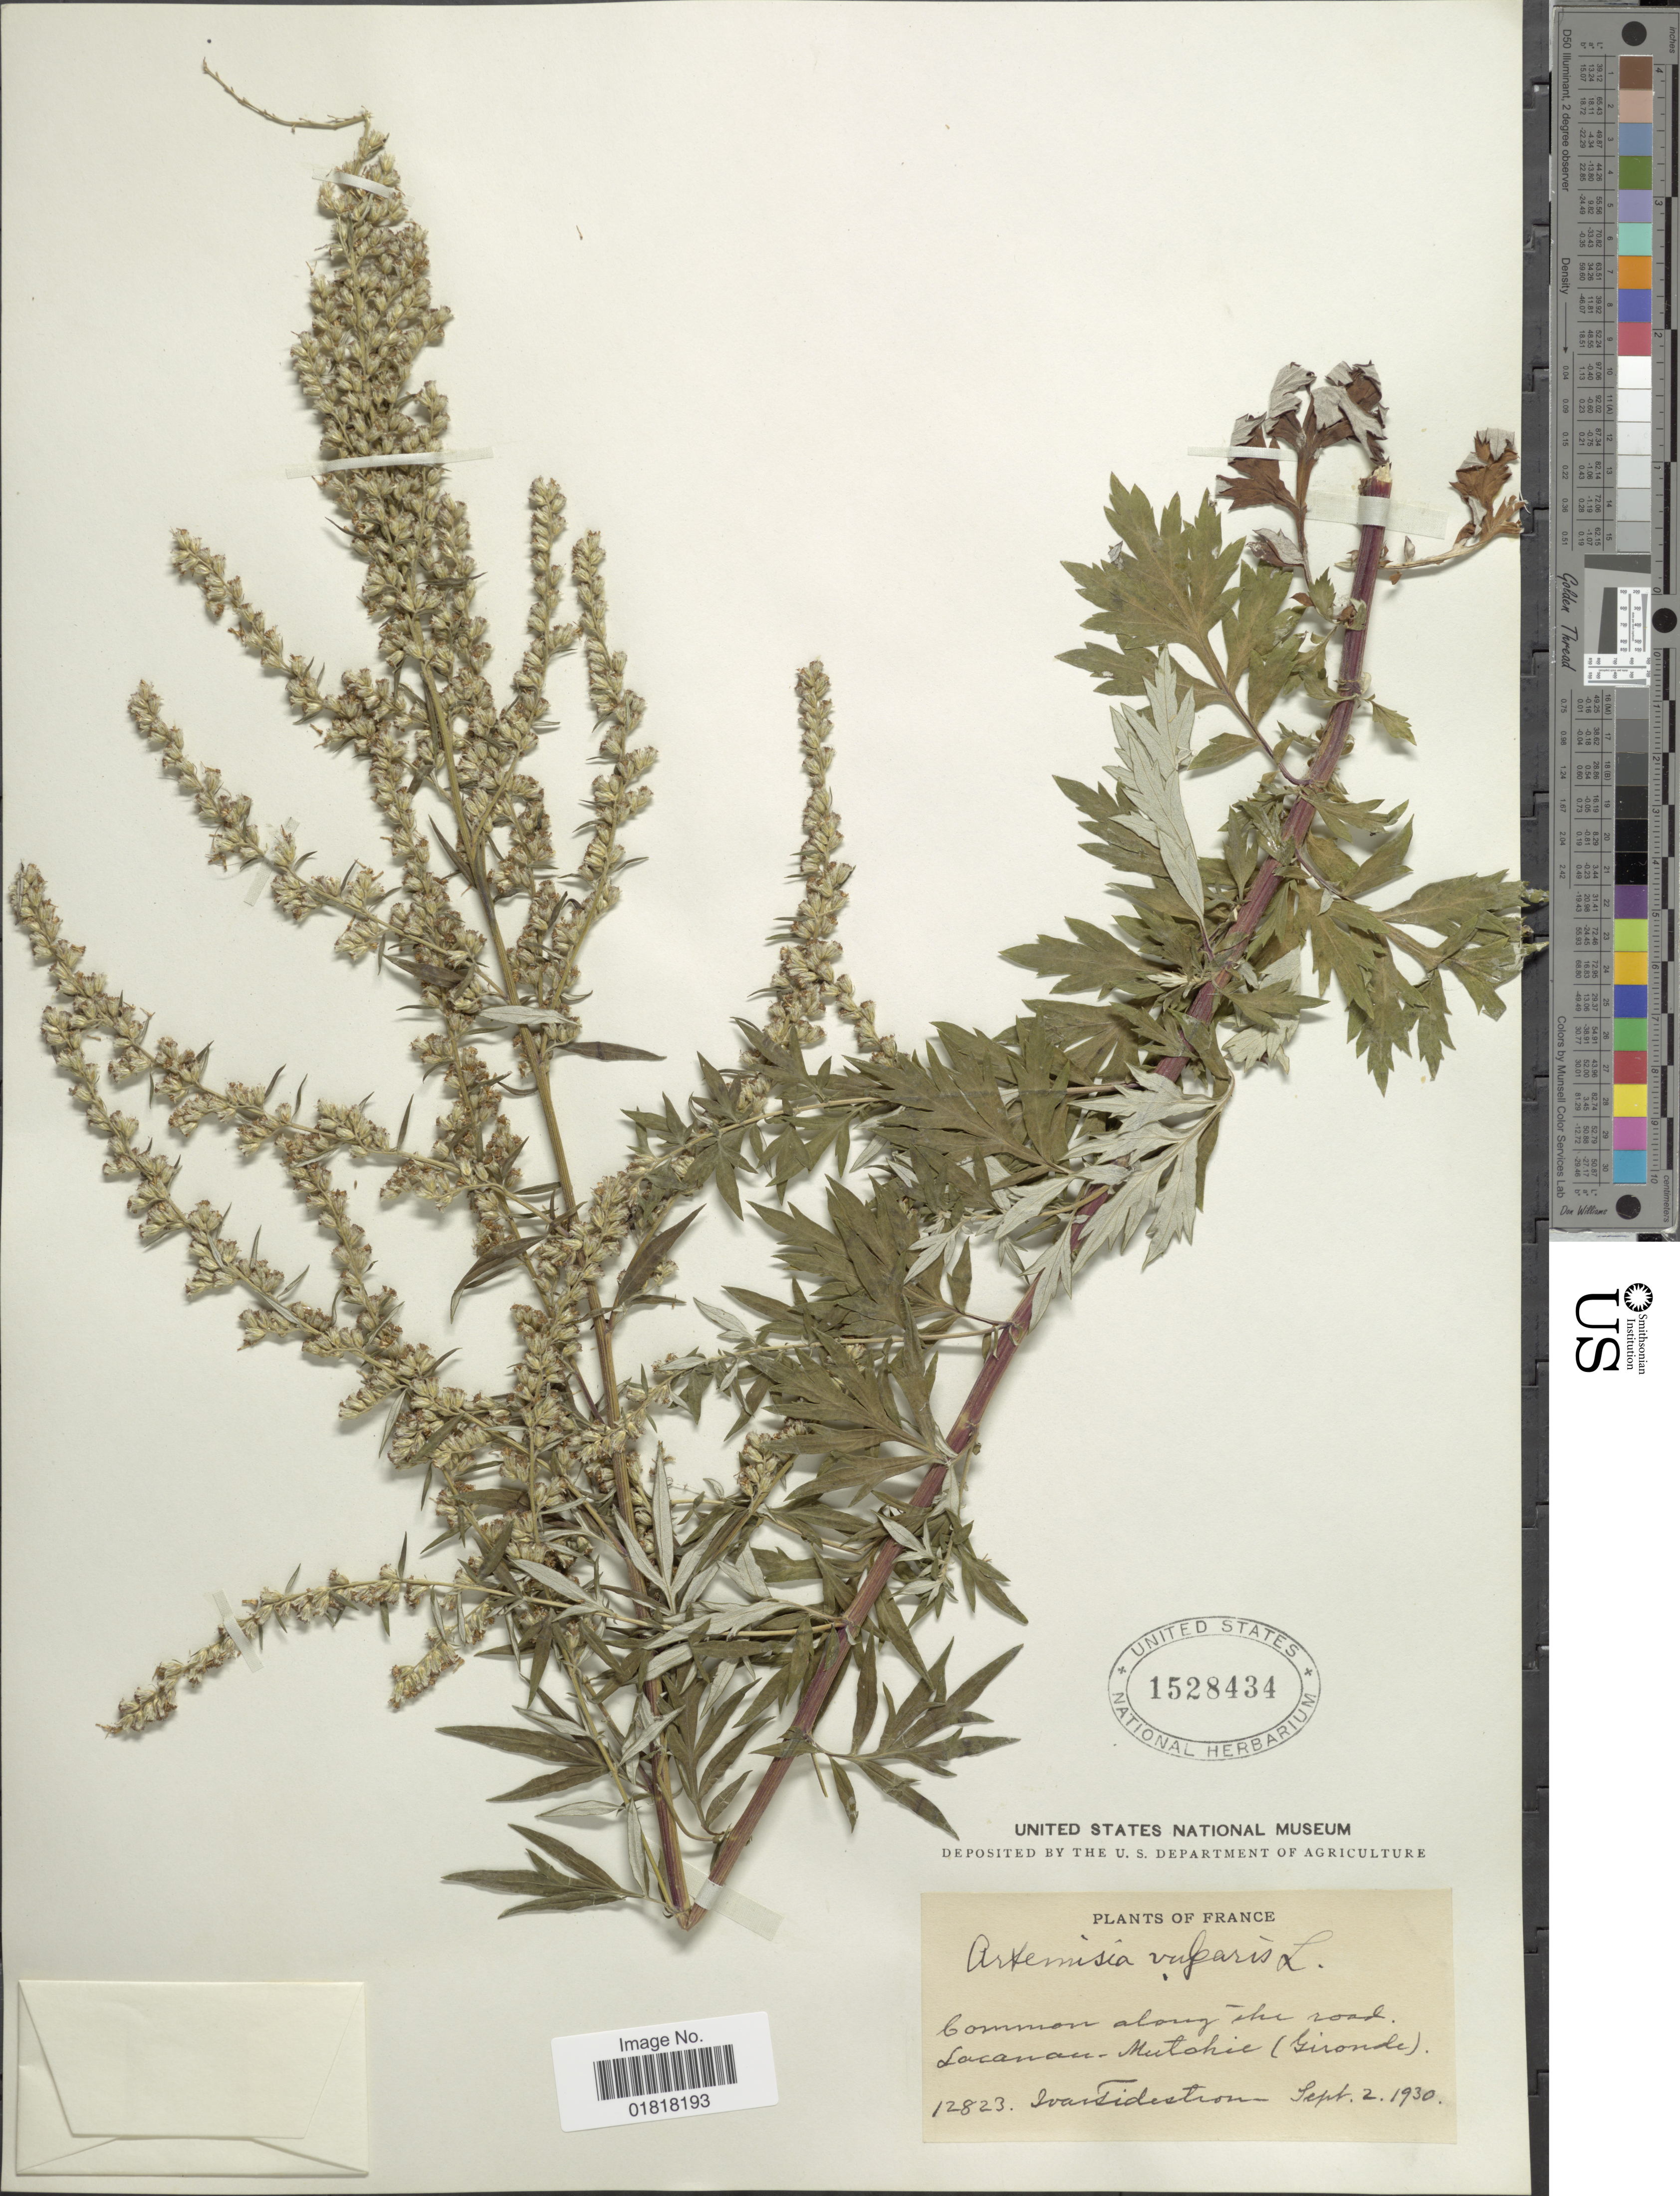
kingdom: Plantae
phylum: Tracheophyta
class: Magnoliopsida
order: Asterales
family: Asteraceae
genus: Artemisia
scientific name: Artemisia vulgaris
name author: L.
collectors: I. F. Tidestrom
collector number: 12823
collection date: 1930-09-02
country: France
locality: Common along the road Lacanau - Moutchic (Gironde)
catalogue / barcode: US 1528434